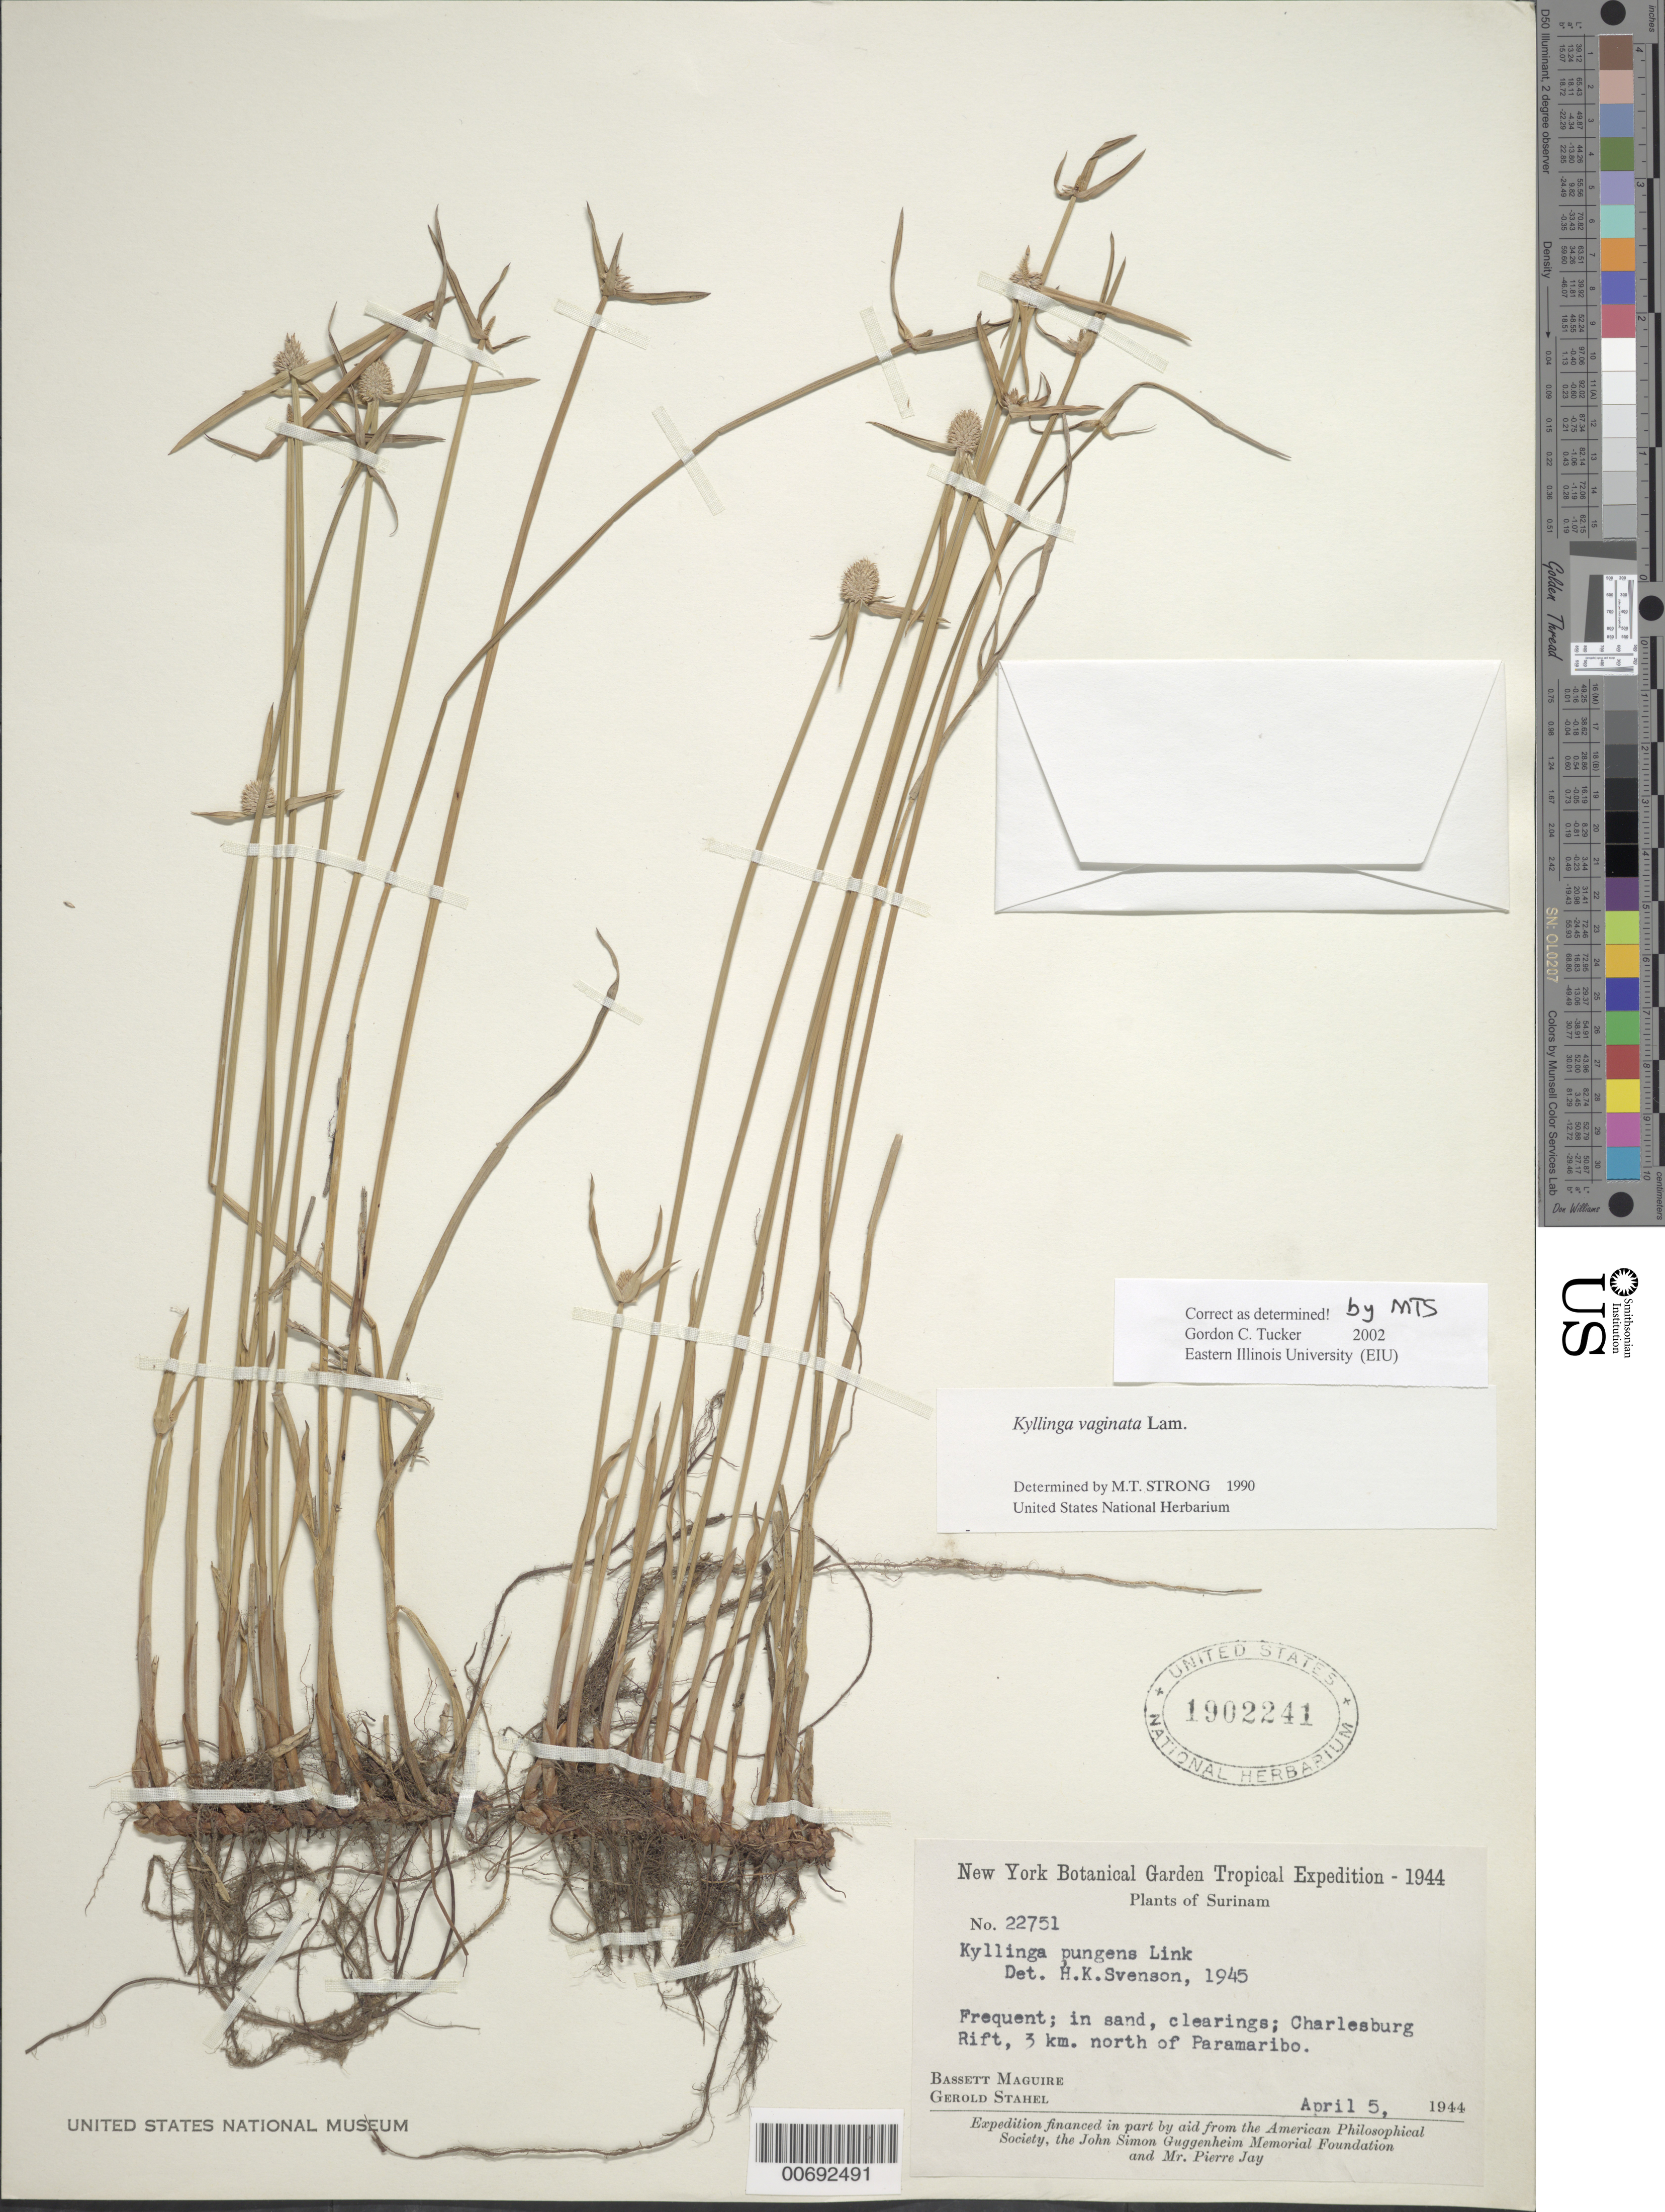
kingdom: Plantae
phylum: Tracheophyta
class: Liliopsida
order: Poales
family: Cyperaceae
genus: Cyperus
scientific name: Cyperus obtusatus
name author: (J. Presl & C. Presl) Mattf. & Kük.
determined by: Strong, M. T., (US), Smithsonian Institution - National Museum of Natural History (UNITED STATES)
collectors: B. Maguire & G. Stahel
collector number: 22751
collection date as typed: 5-Apr-44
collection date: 1944-04-05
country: Suriname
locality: Paramaribo, 3 km N of, Charlesburg Rift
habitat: In sand, clearings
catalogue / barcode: US 1902241